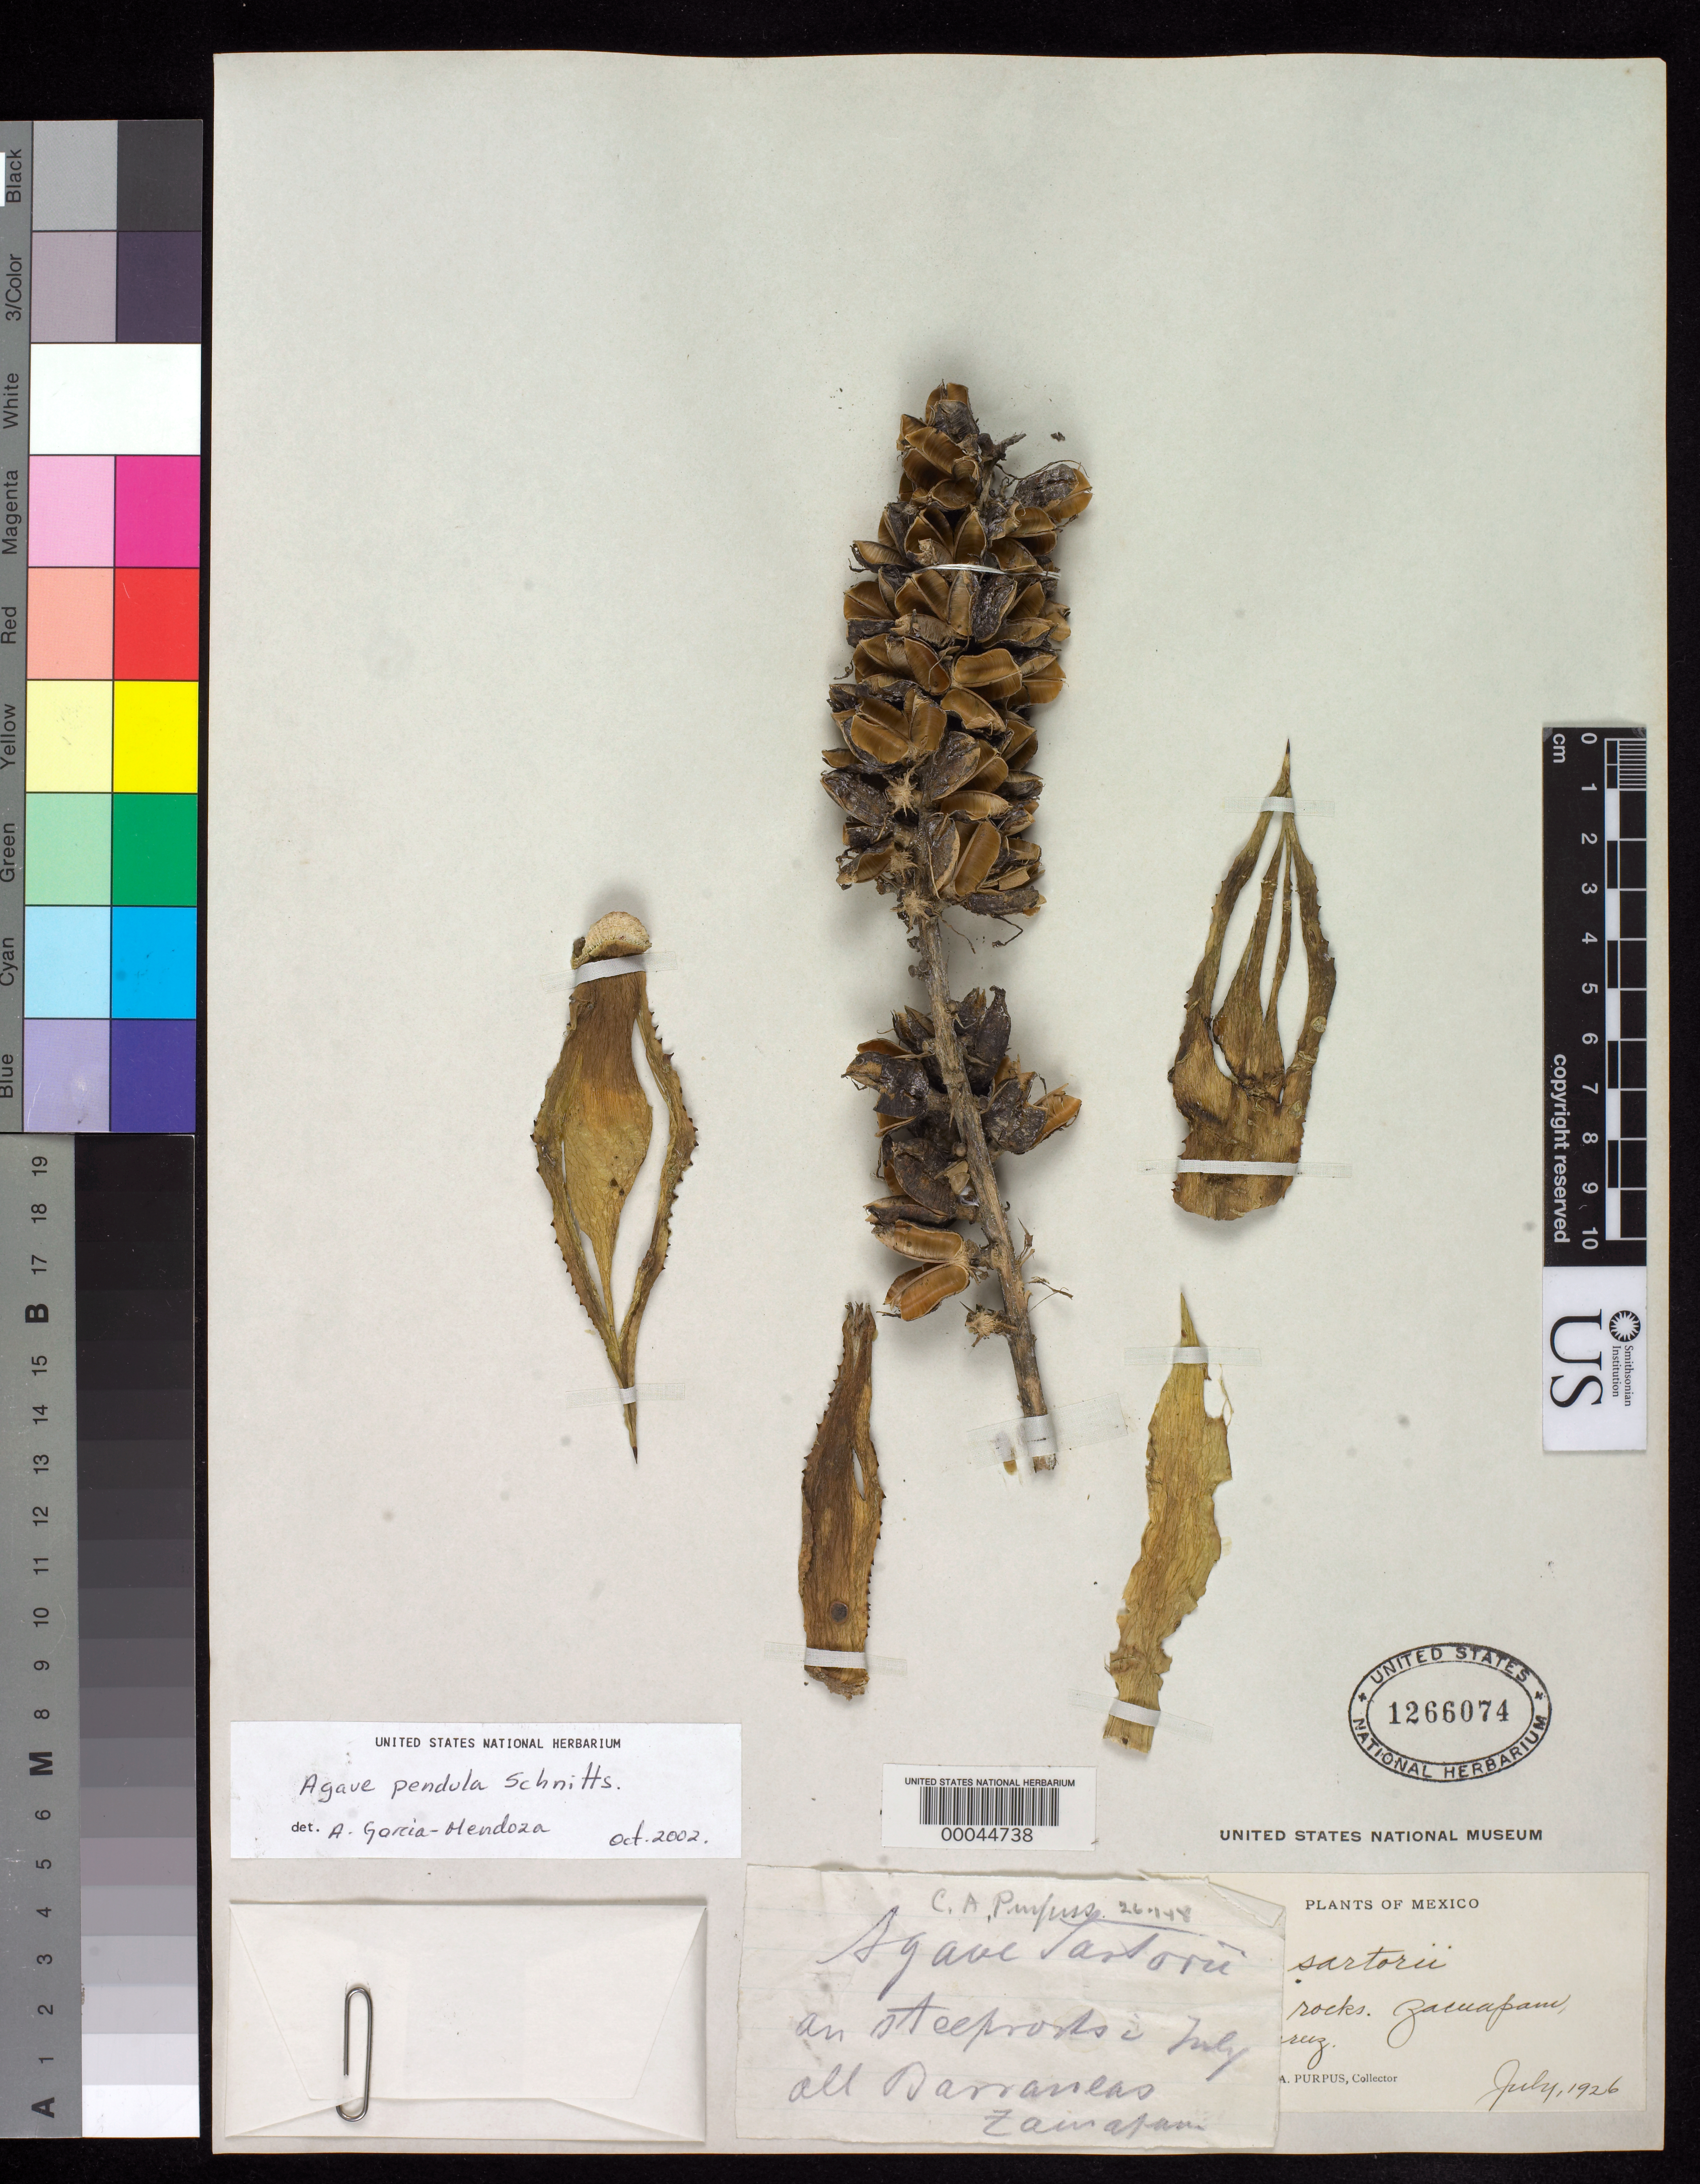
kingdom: Plantae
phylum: Tracheophyta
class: Liliopsida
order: Asparagales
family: Asparagaceae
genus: Agave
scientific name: Agave pendula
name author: Schnittsp.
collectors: C. A. Purpus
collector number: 26-148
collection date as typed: Jul 1926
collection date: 1926-07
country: Mexico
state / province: Veracruz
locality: Zacuapam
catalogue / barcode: US 1266074